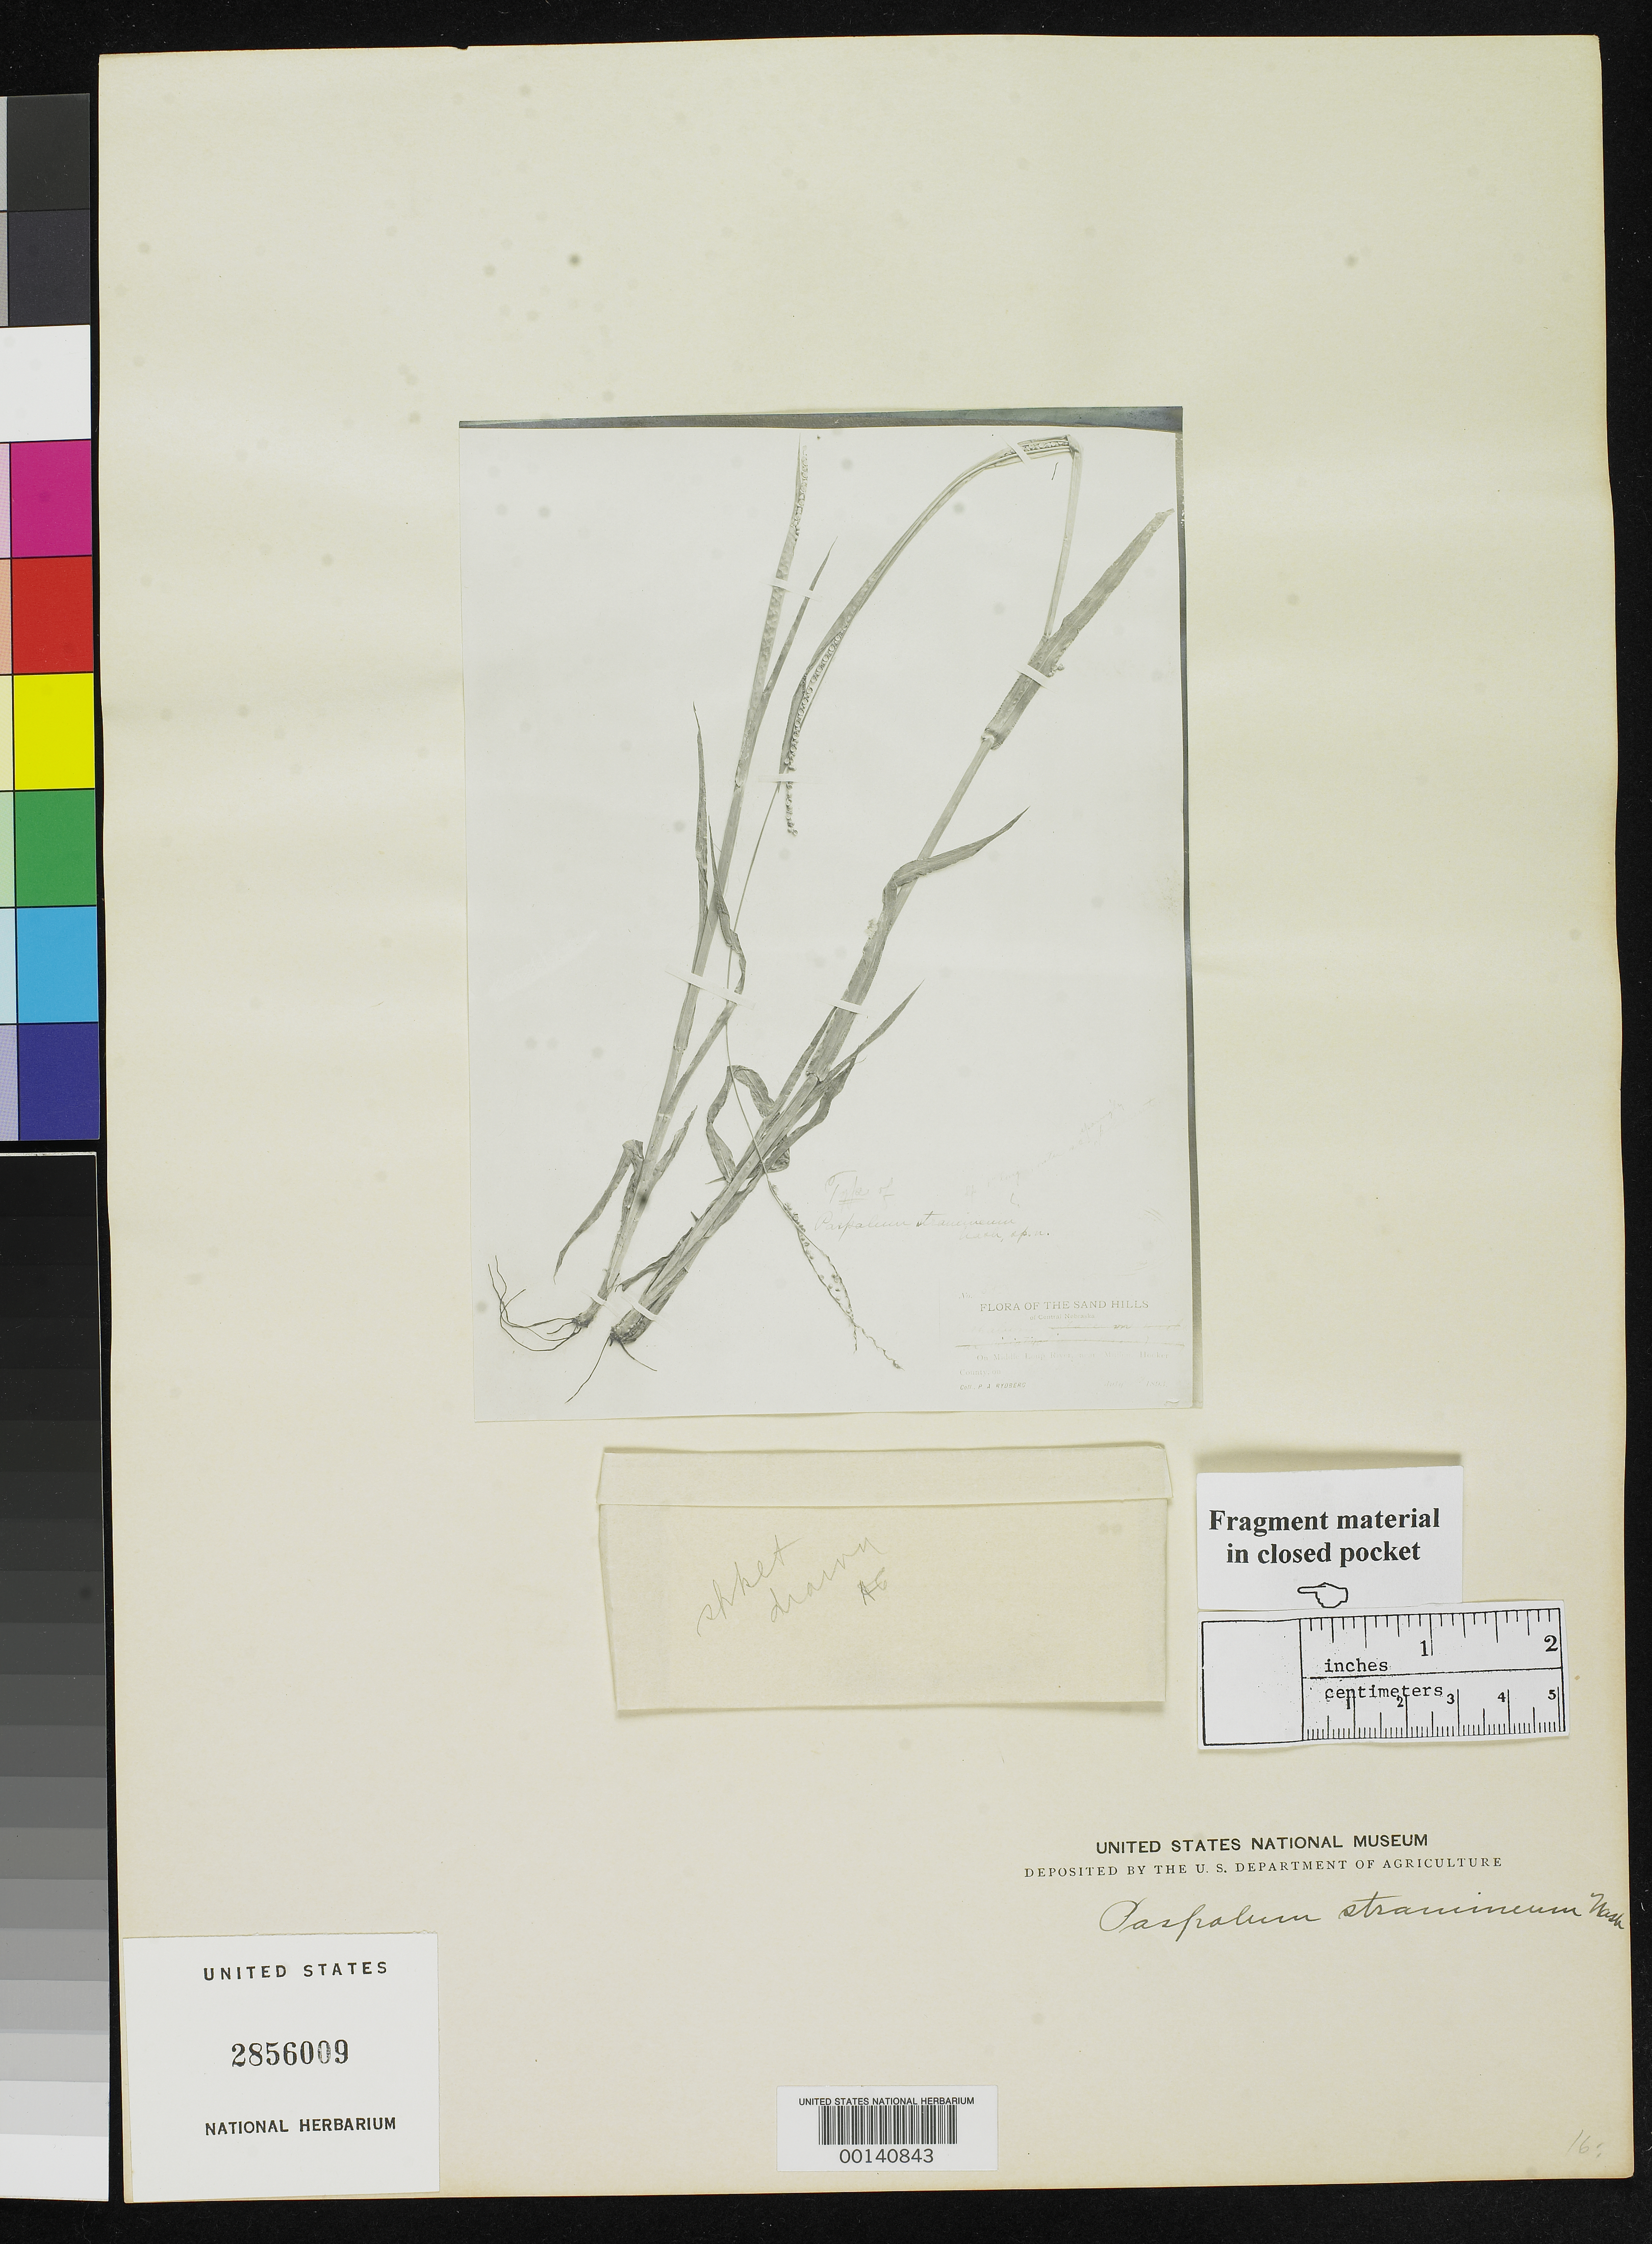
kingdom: Plantae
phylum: Tracheophyta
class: Liliopsida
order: Poales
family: Poaceae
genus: Paspalum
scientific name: Paspalum stramineum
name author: Nash in Britton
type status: Type Fragment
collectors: P. A. Rydberg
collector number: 1582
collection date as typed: Jul 1893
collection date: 1893-07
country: United States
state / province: Nebraska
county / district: Hooker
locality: Middle Loup River near Mullen.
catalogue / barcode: US 2856009